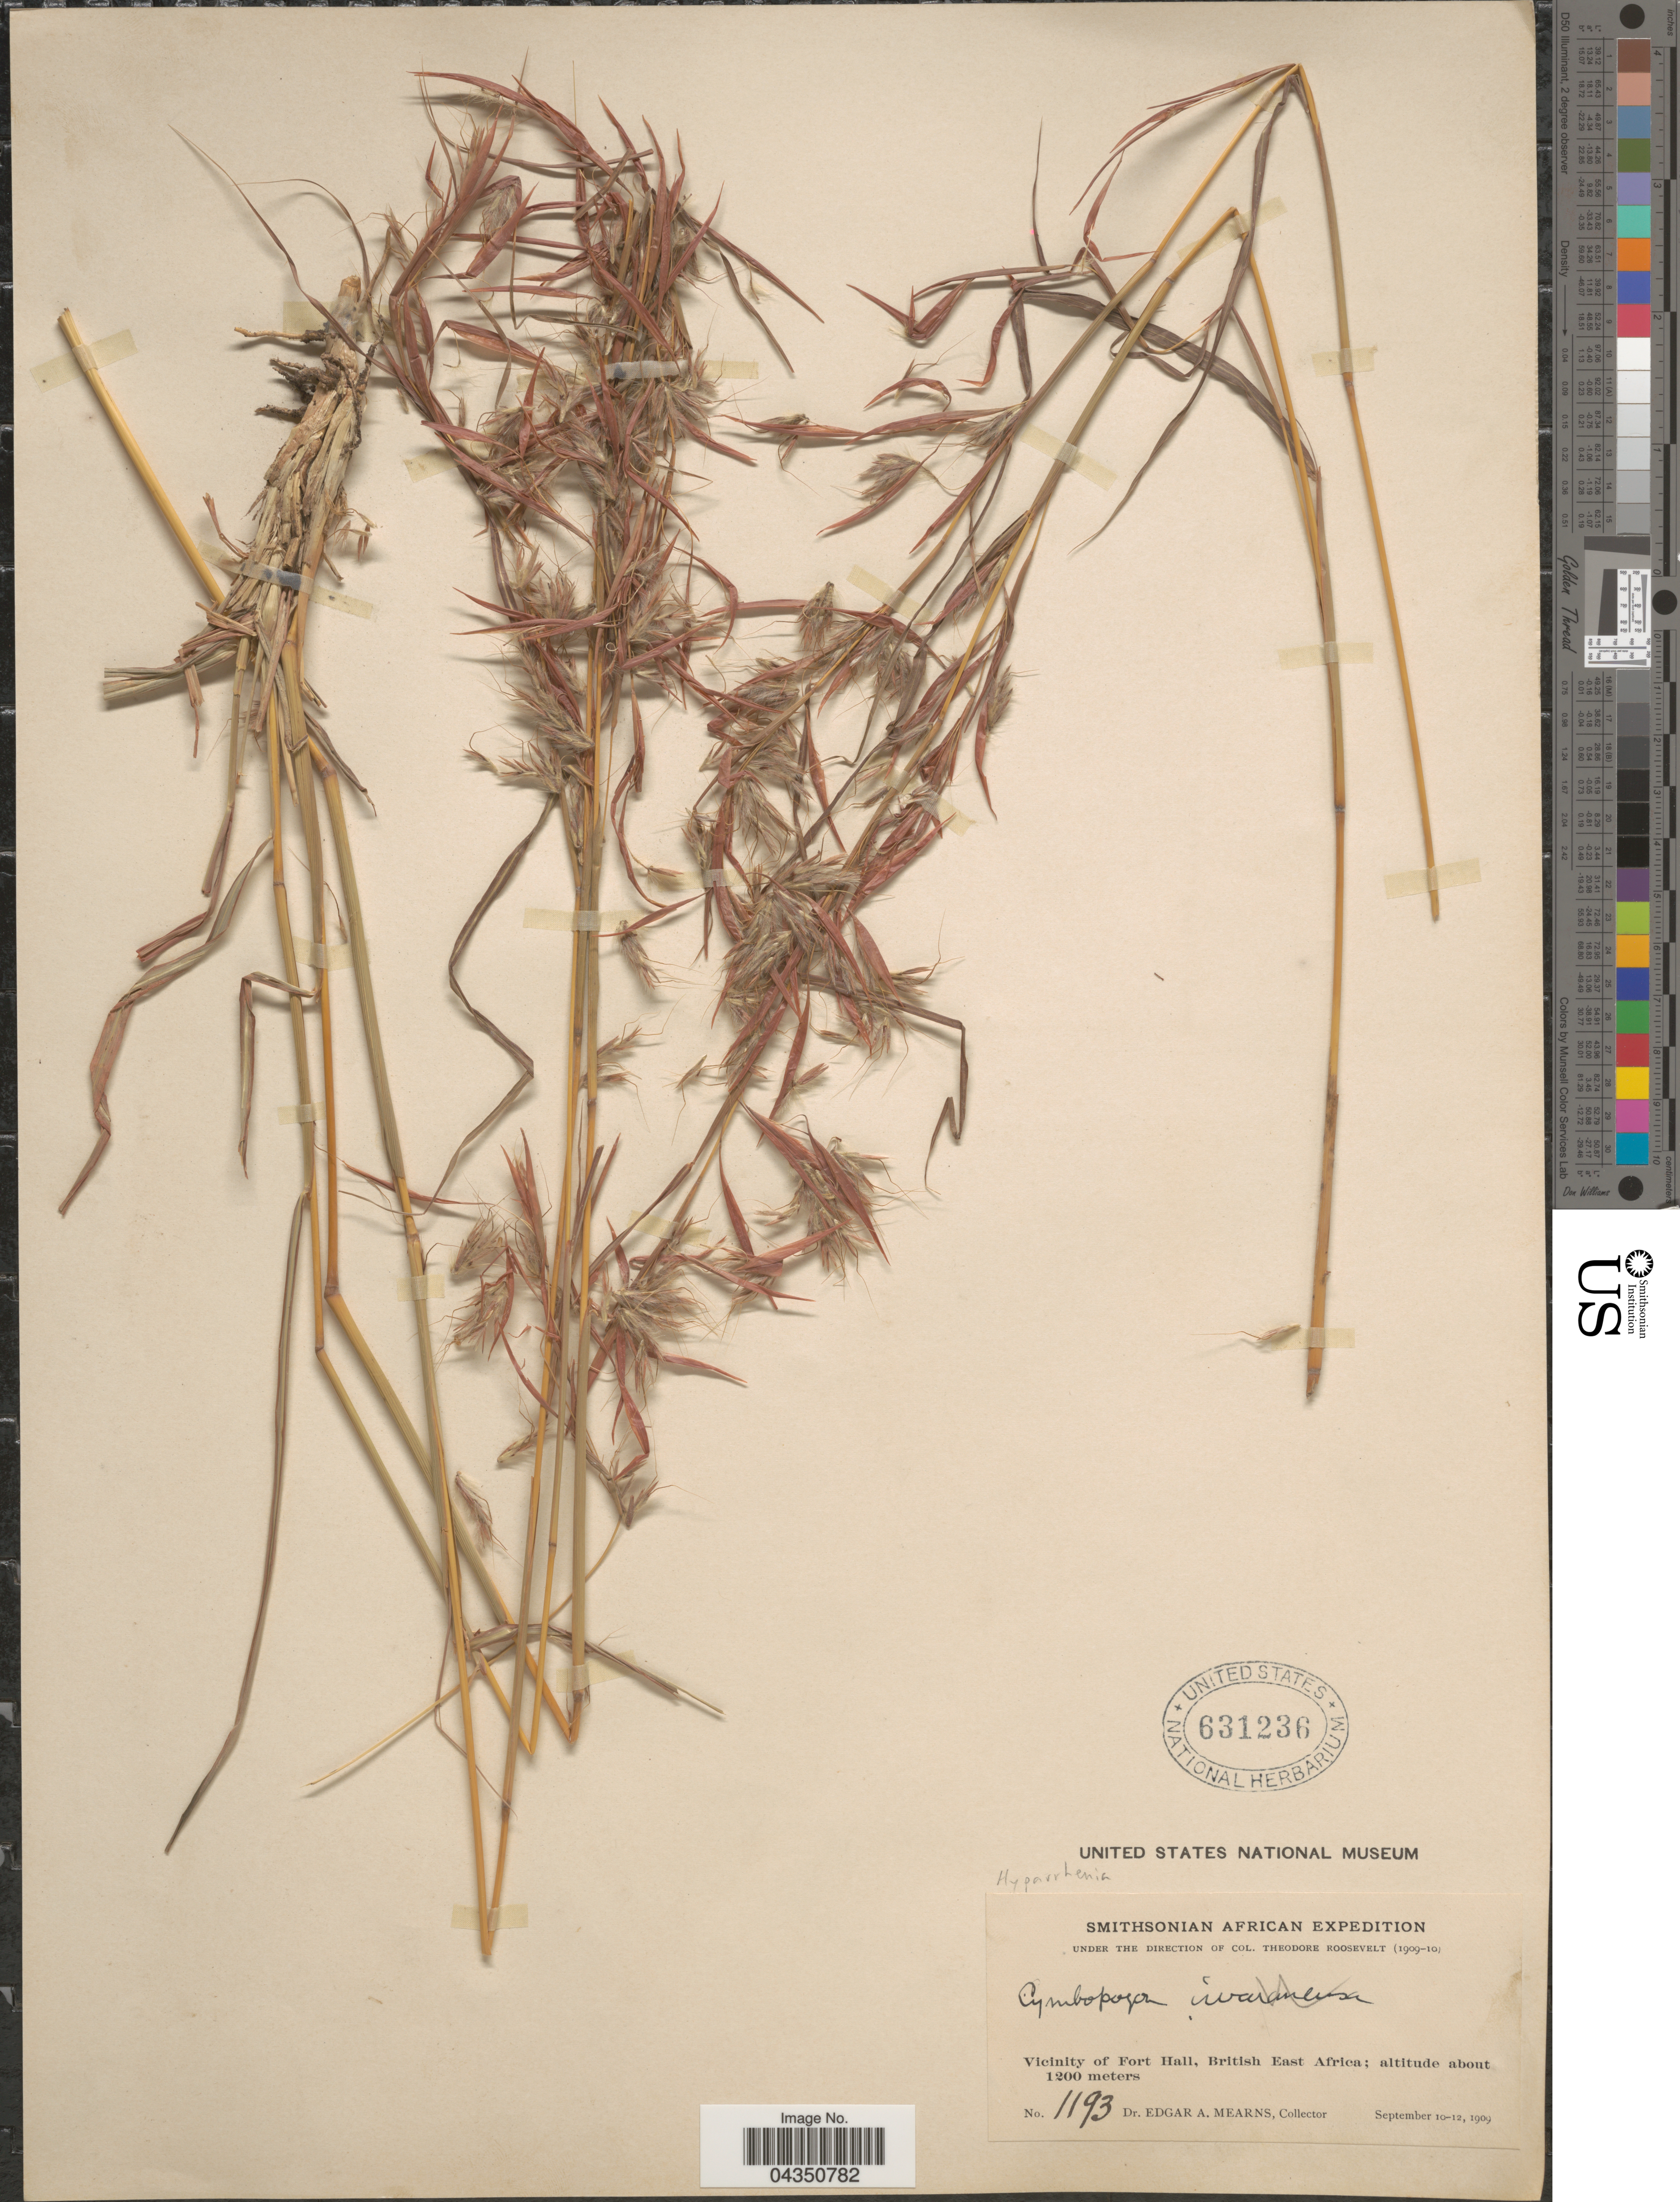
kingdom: Plantae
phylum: Tracheophyta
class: Liliopsida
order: Poales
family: Poaceae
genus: Cymbopogon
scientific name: Cymbopogon sp.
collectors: E. A. Mearns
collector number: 1193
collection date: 1909-09-10/1909-09-12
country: Kenya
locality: Smithsonian African Expedition. Vicinity of Fort Hall, British East Africa.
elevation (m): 1200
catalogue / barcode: US 631236